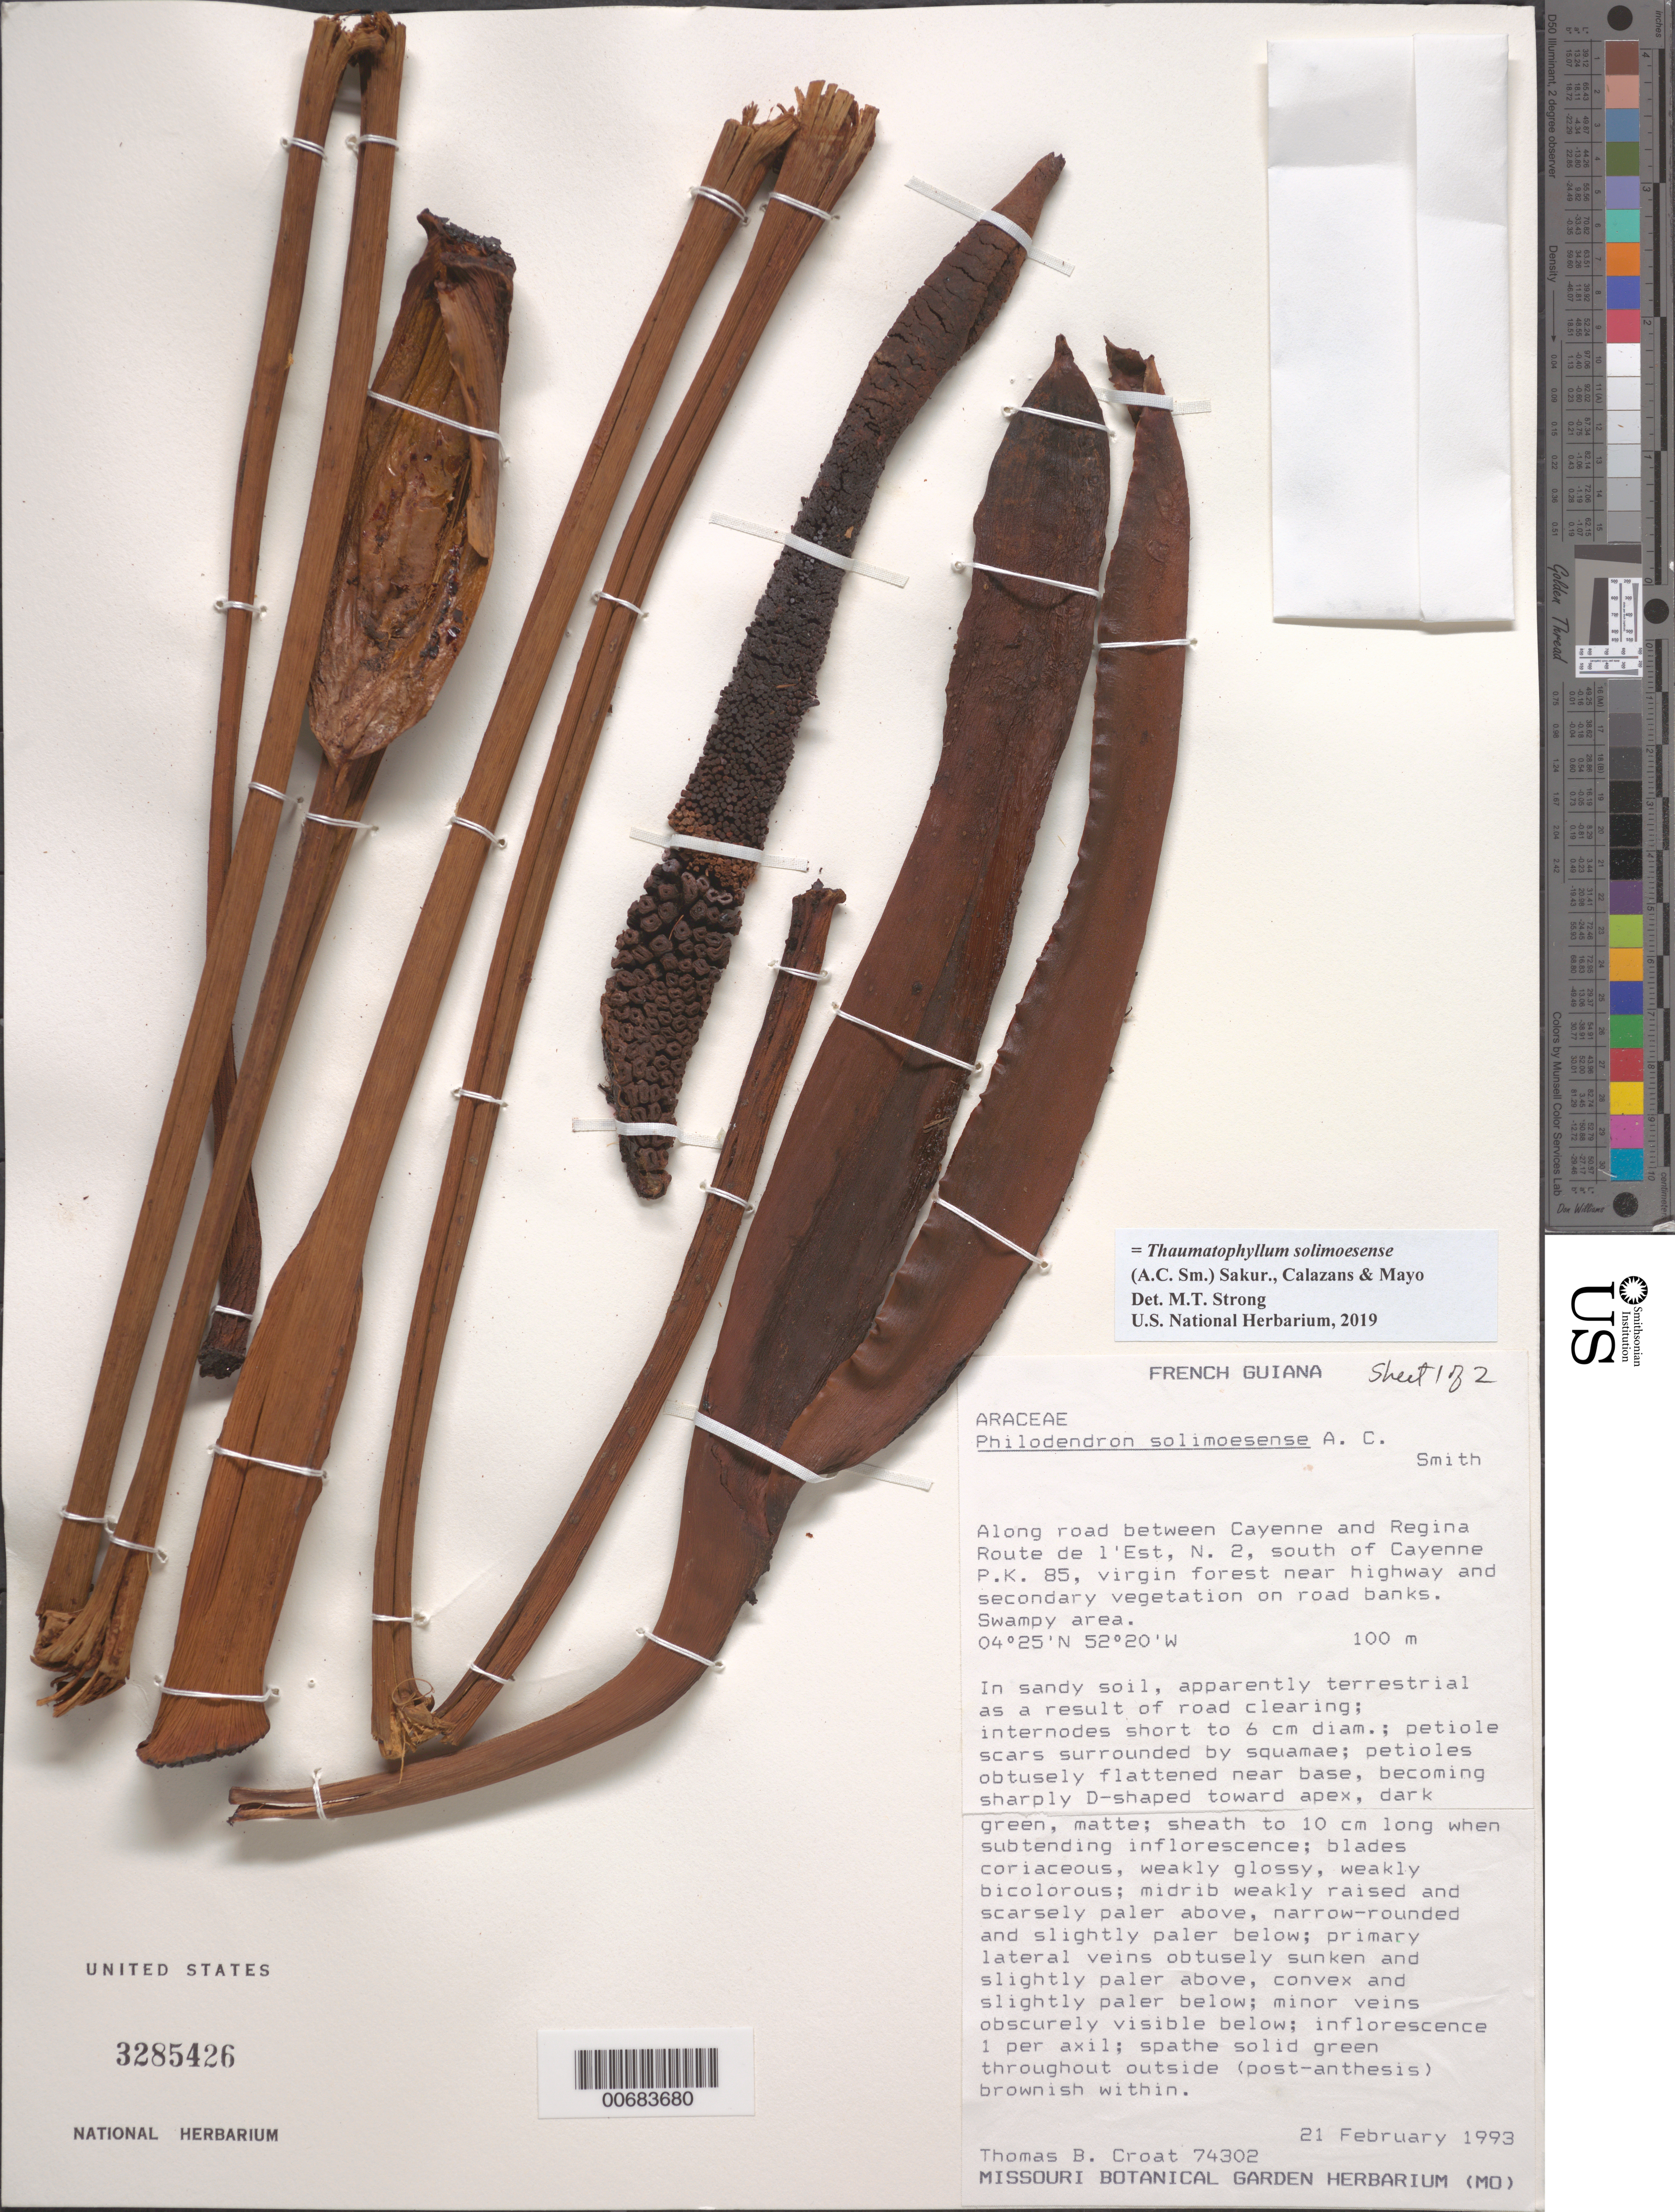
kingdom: Plantae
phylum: Tracheophyta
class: Liliopsida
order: Alismatales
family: Araceae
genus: Thaumatophyllum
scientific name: Thaumatophyllum solimoesense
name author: (A.C. Sm.) Sakur. et al.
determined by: Strong, Mark T., (BOT), Smithsonian Institution - National Museum of Natural History (UNITED STATES)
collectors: T. B. Croat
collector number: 74302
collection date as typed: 21-Feb-93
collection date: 1993-02-21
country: French Guiana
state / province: Cayenne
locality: Cayenne to Regina, eastern route, N.2, south of Cayenne P.K. 85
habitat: Virgin forest near highway and secondary vegetation on road banks. Swampy area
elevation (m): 100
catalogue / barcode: US 3285426